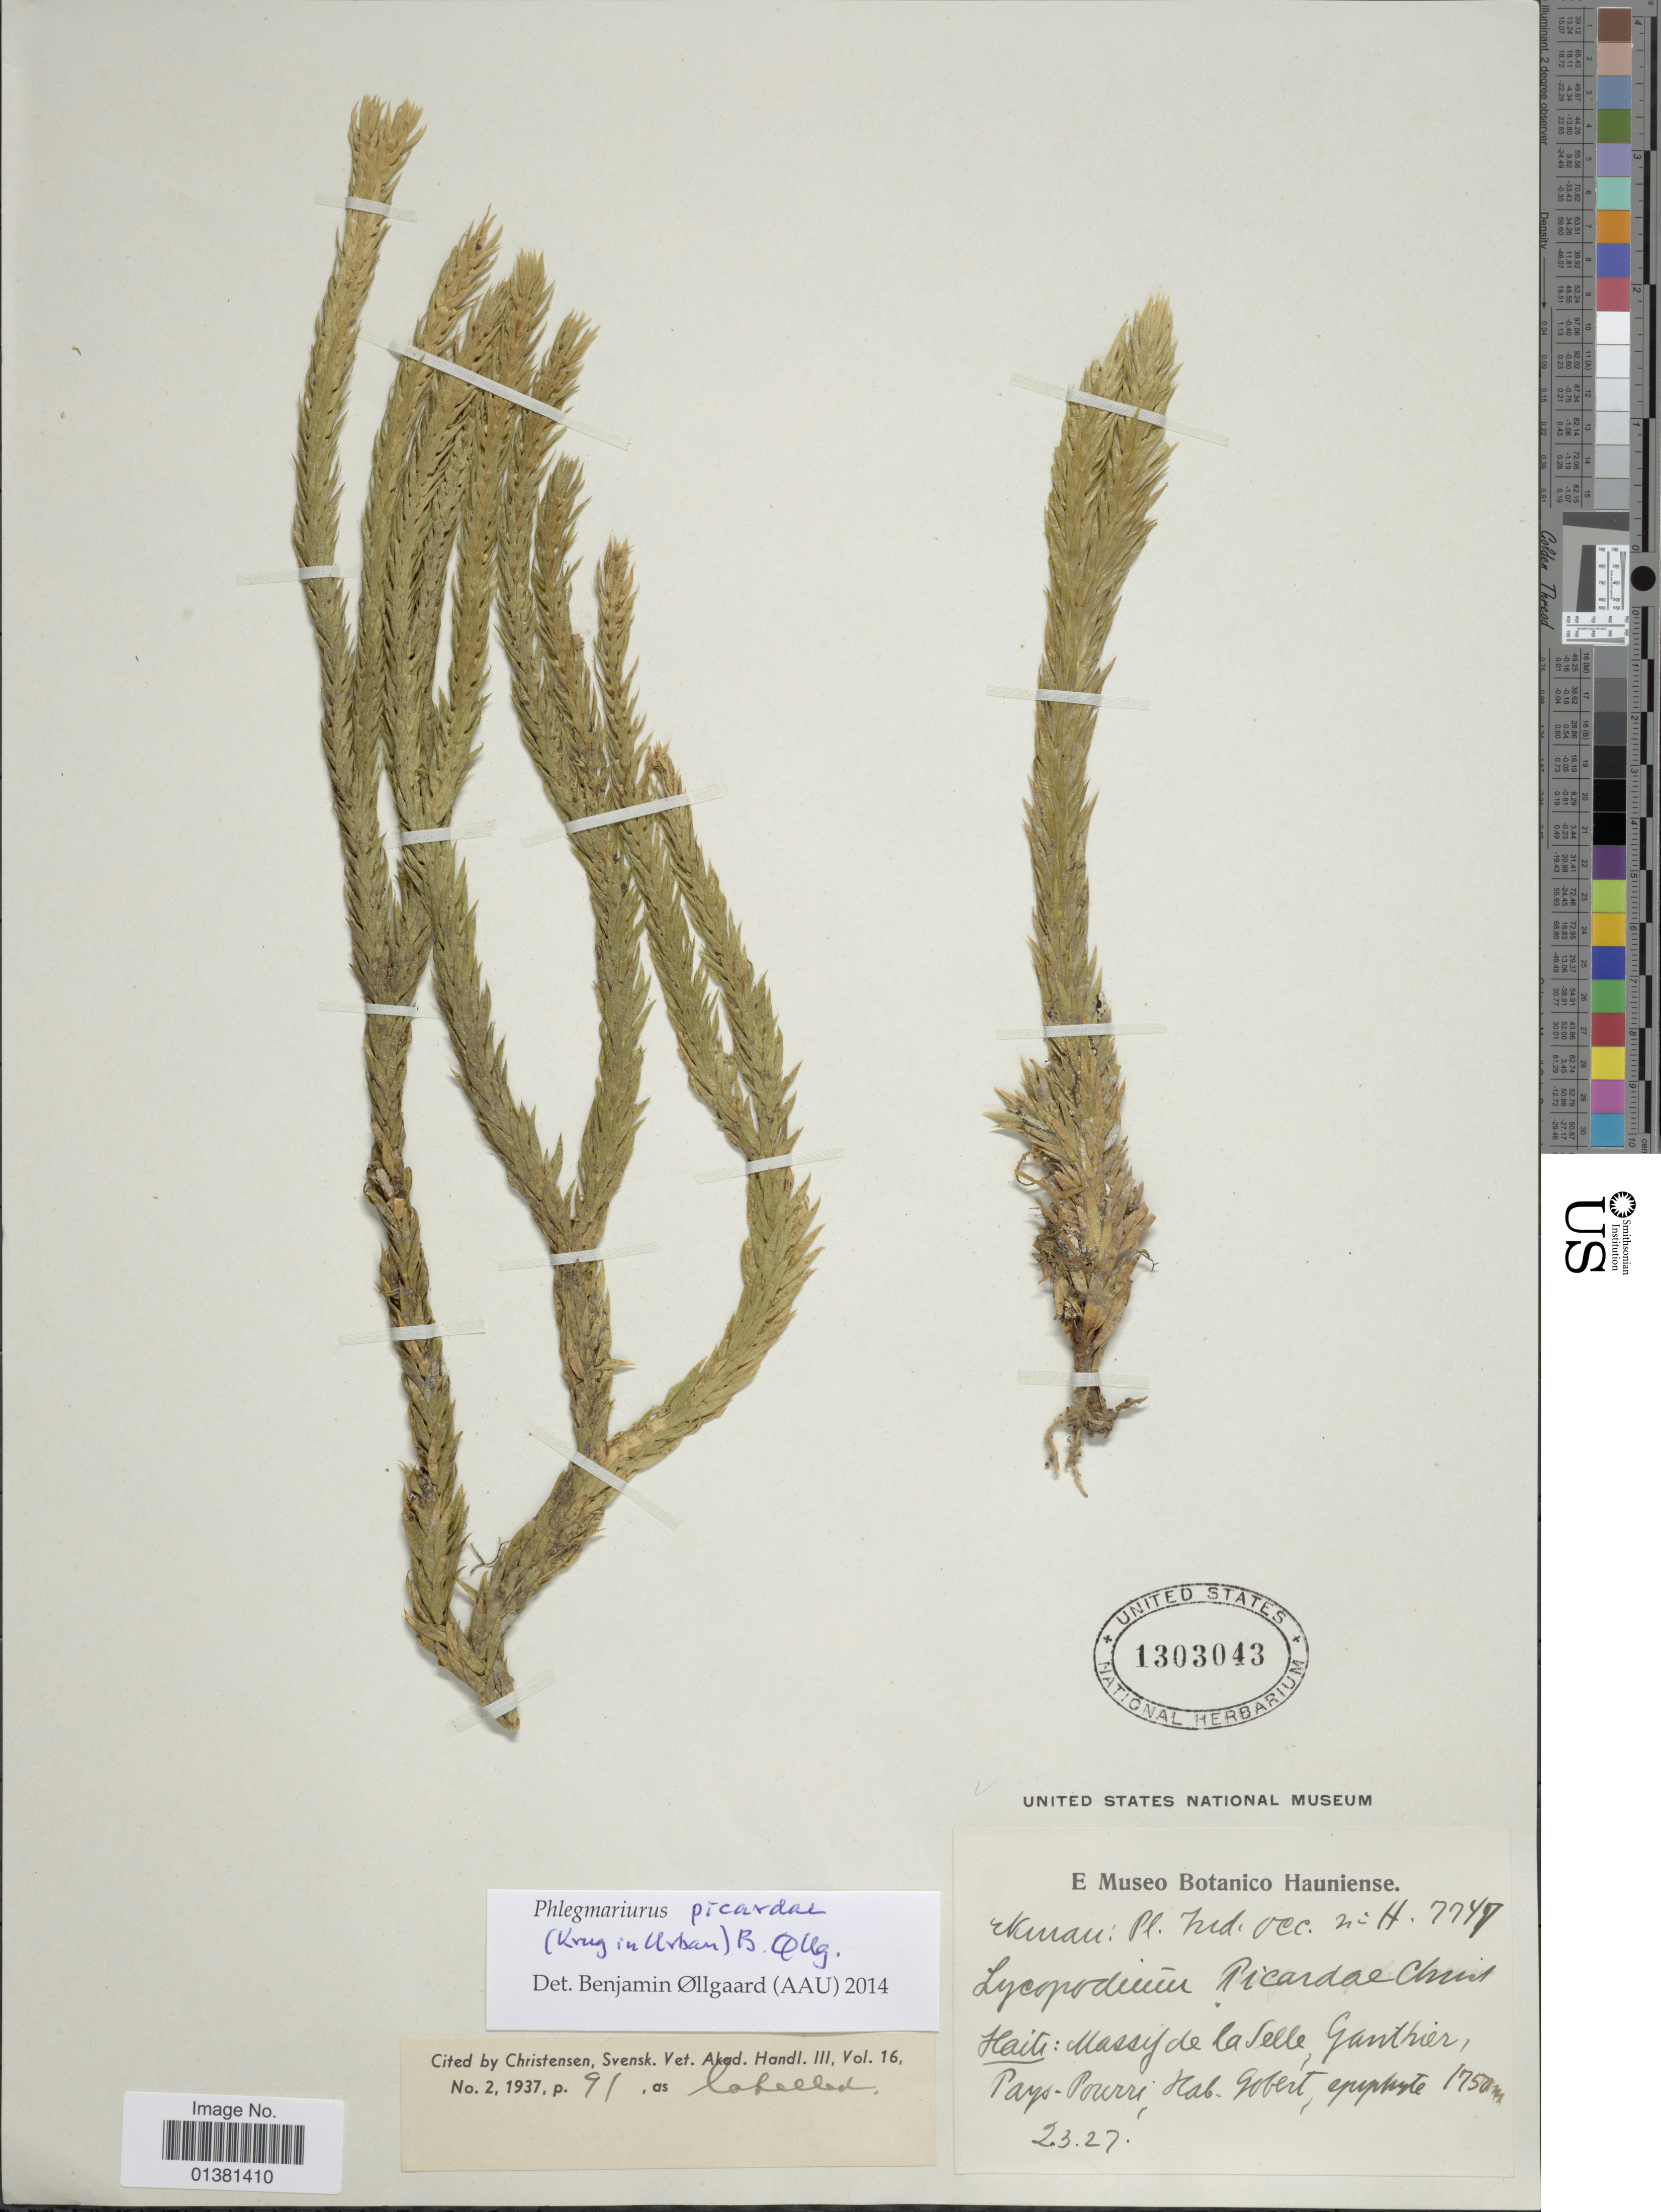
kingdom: Plantae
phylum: Tracheophyta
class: Lycopodiopsida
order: Lycopodiales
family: Lycopodiaceae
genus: Phlegmariurus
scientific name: Phlegmariurus picardae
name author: (Christ ex Krug) B. Øllg.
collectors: -. Ekman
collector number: H 7747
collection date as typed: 2.3.27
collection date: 1927-03-02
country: Haiti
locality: Massy de la Selle, Gauthier, Pays-Pourri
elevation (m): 1750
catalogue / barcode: US 1303043